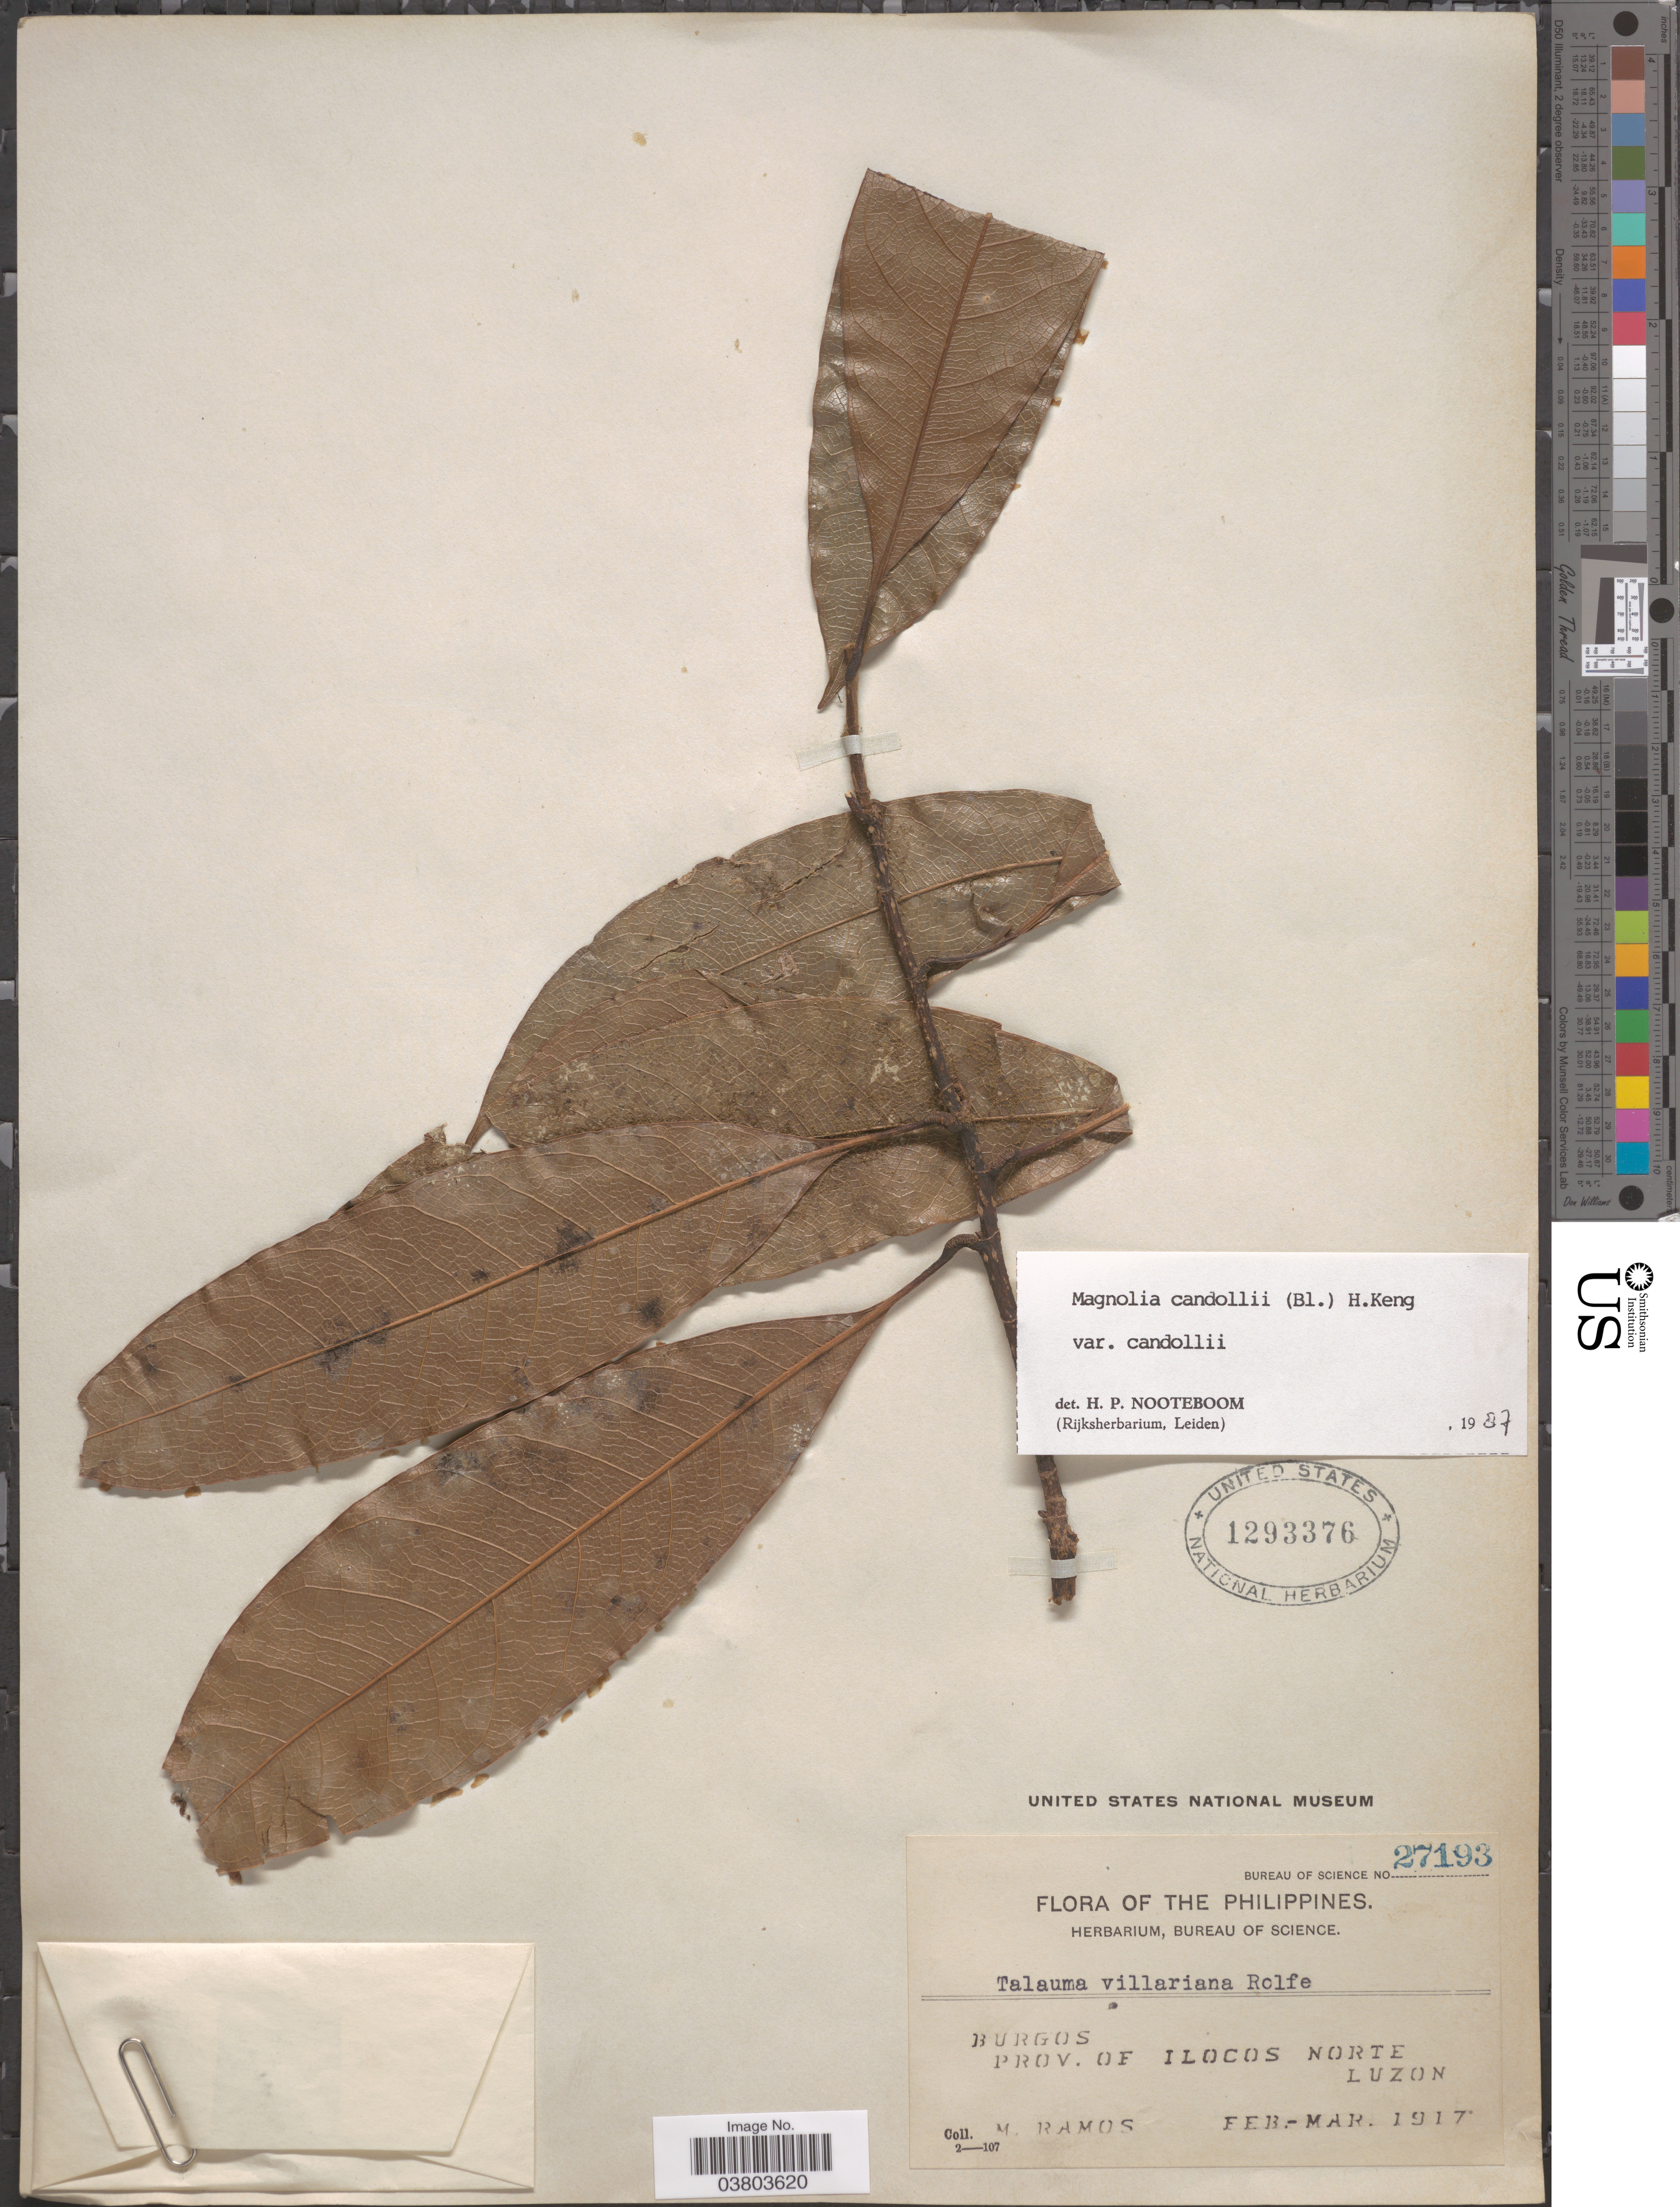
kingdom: Plantae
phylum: Tracheophyta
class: Magnoliopsida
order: Magnoliales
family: Magnoliaceae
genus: Magnolia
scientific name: Magnolia candollei var. candollei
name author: Link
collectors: M. Ramos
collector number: Bureau of Science 27193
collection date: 1917-02/1917-03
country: Philippines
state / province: Ilocos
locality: Burgos. Prov. of Ilocos Norte. Luzon.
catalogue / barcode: US 1293376